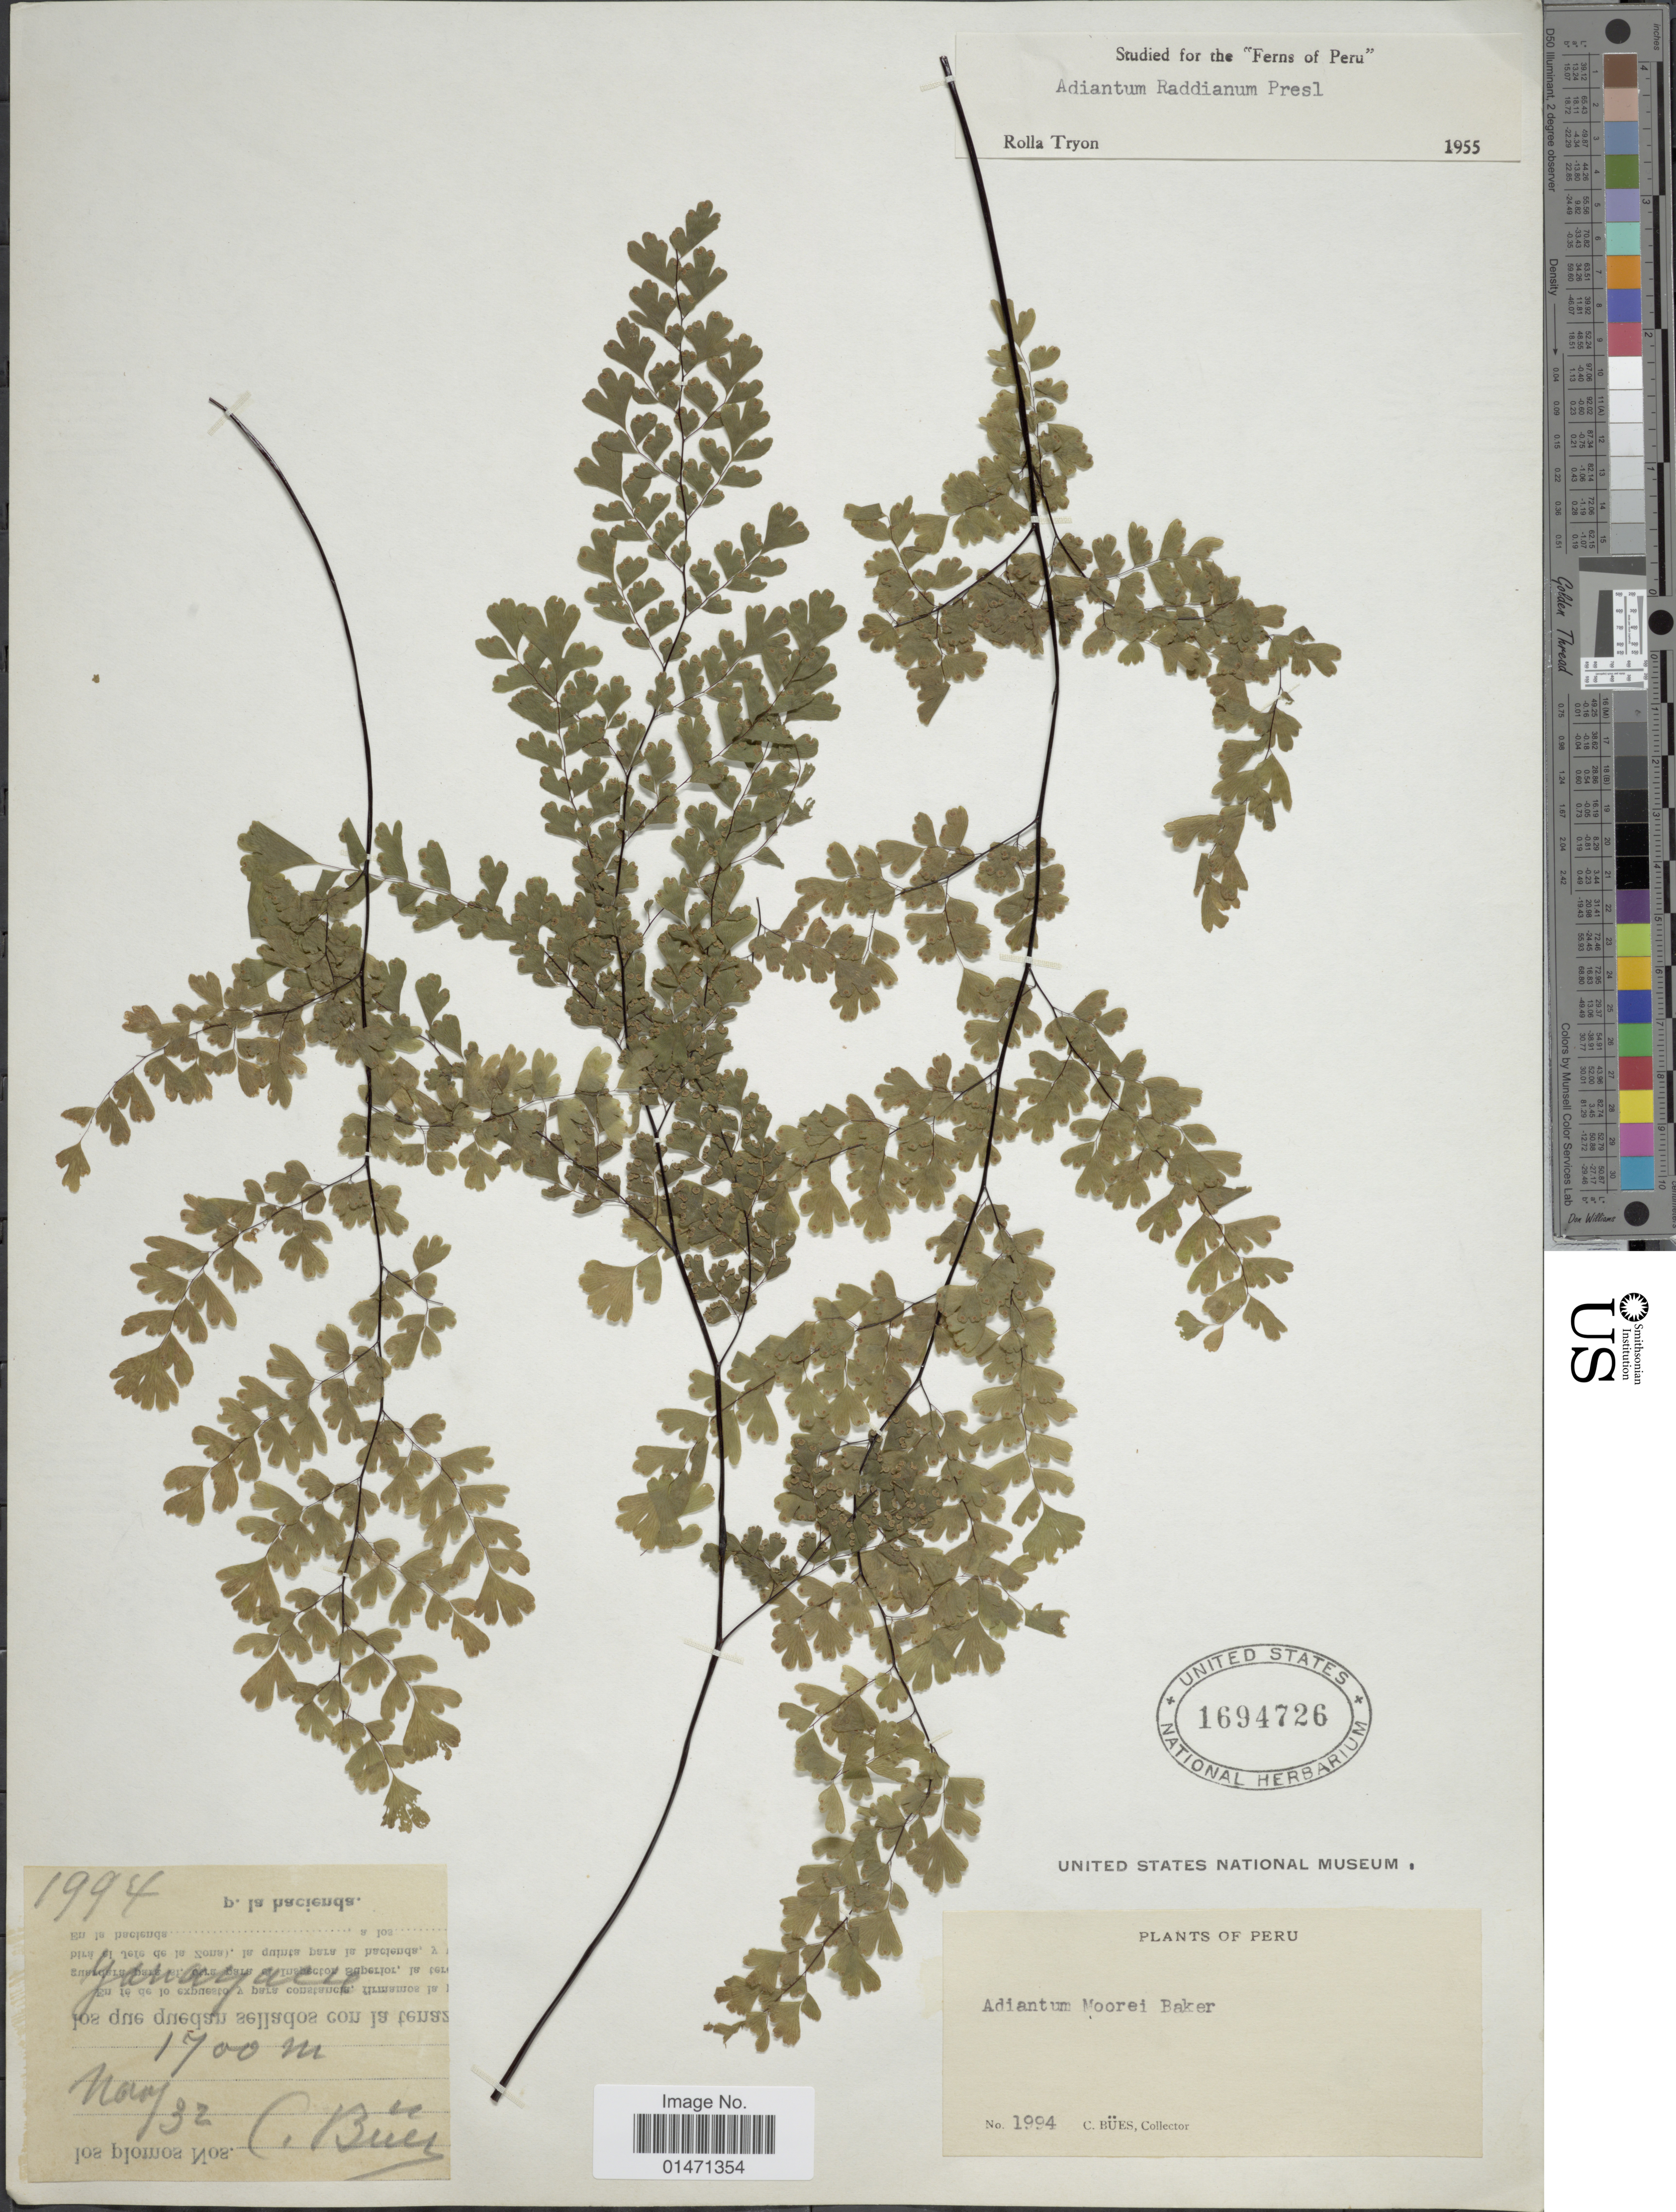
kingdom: Plantae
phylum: Tracheophyta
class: Polypodiopsida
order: Polypodiales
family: Pteridaceae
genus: Adiantum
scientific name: Adiantum raddianum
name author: C. Presl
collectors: C. Bues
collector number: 1994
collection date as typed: Transcribed d/m/y: /11/34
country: Peru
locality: Yanayacu, plants of Peru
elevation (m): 1700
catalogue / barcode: US 1694726